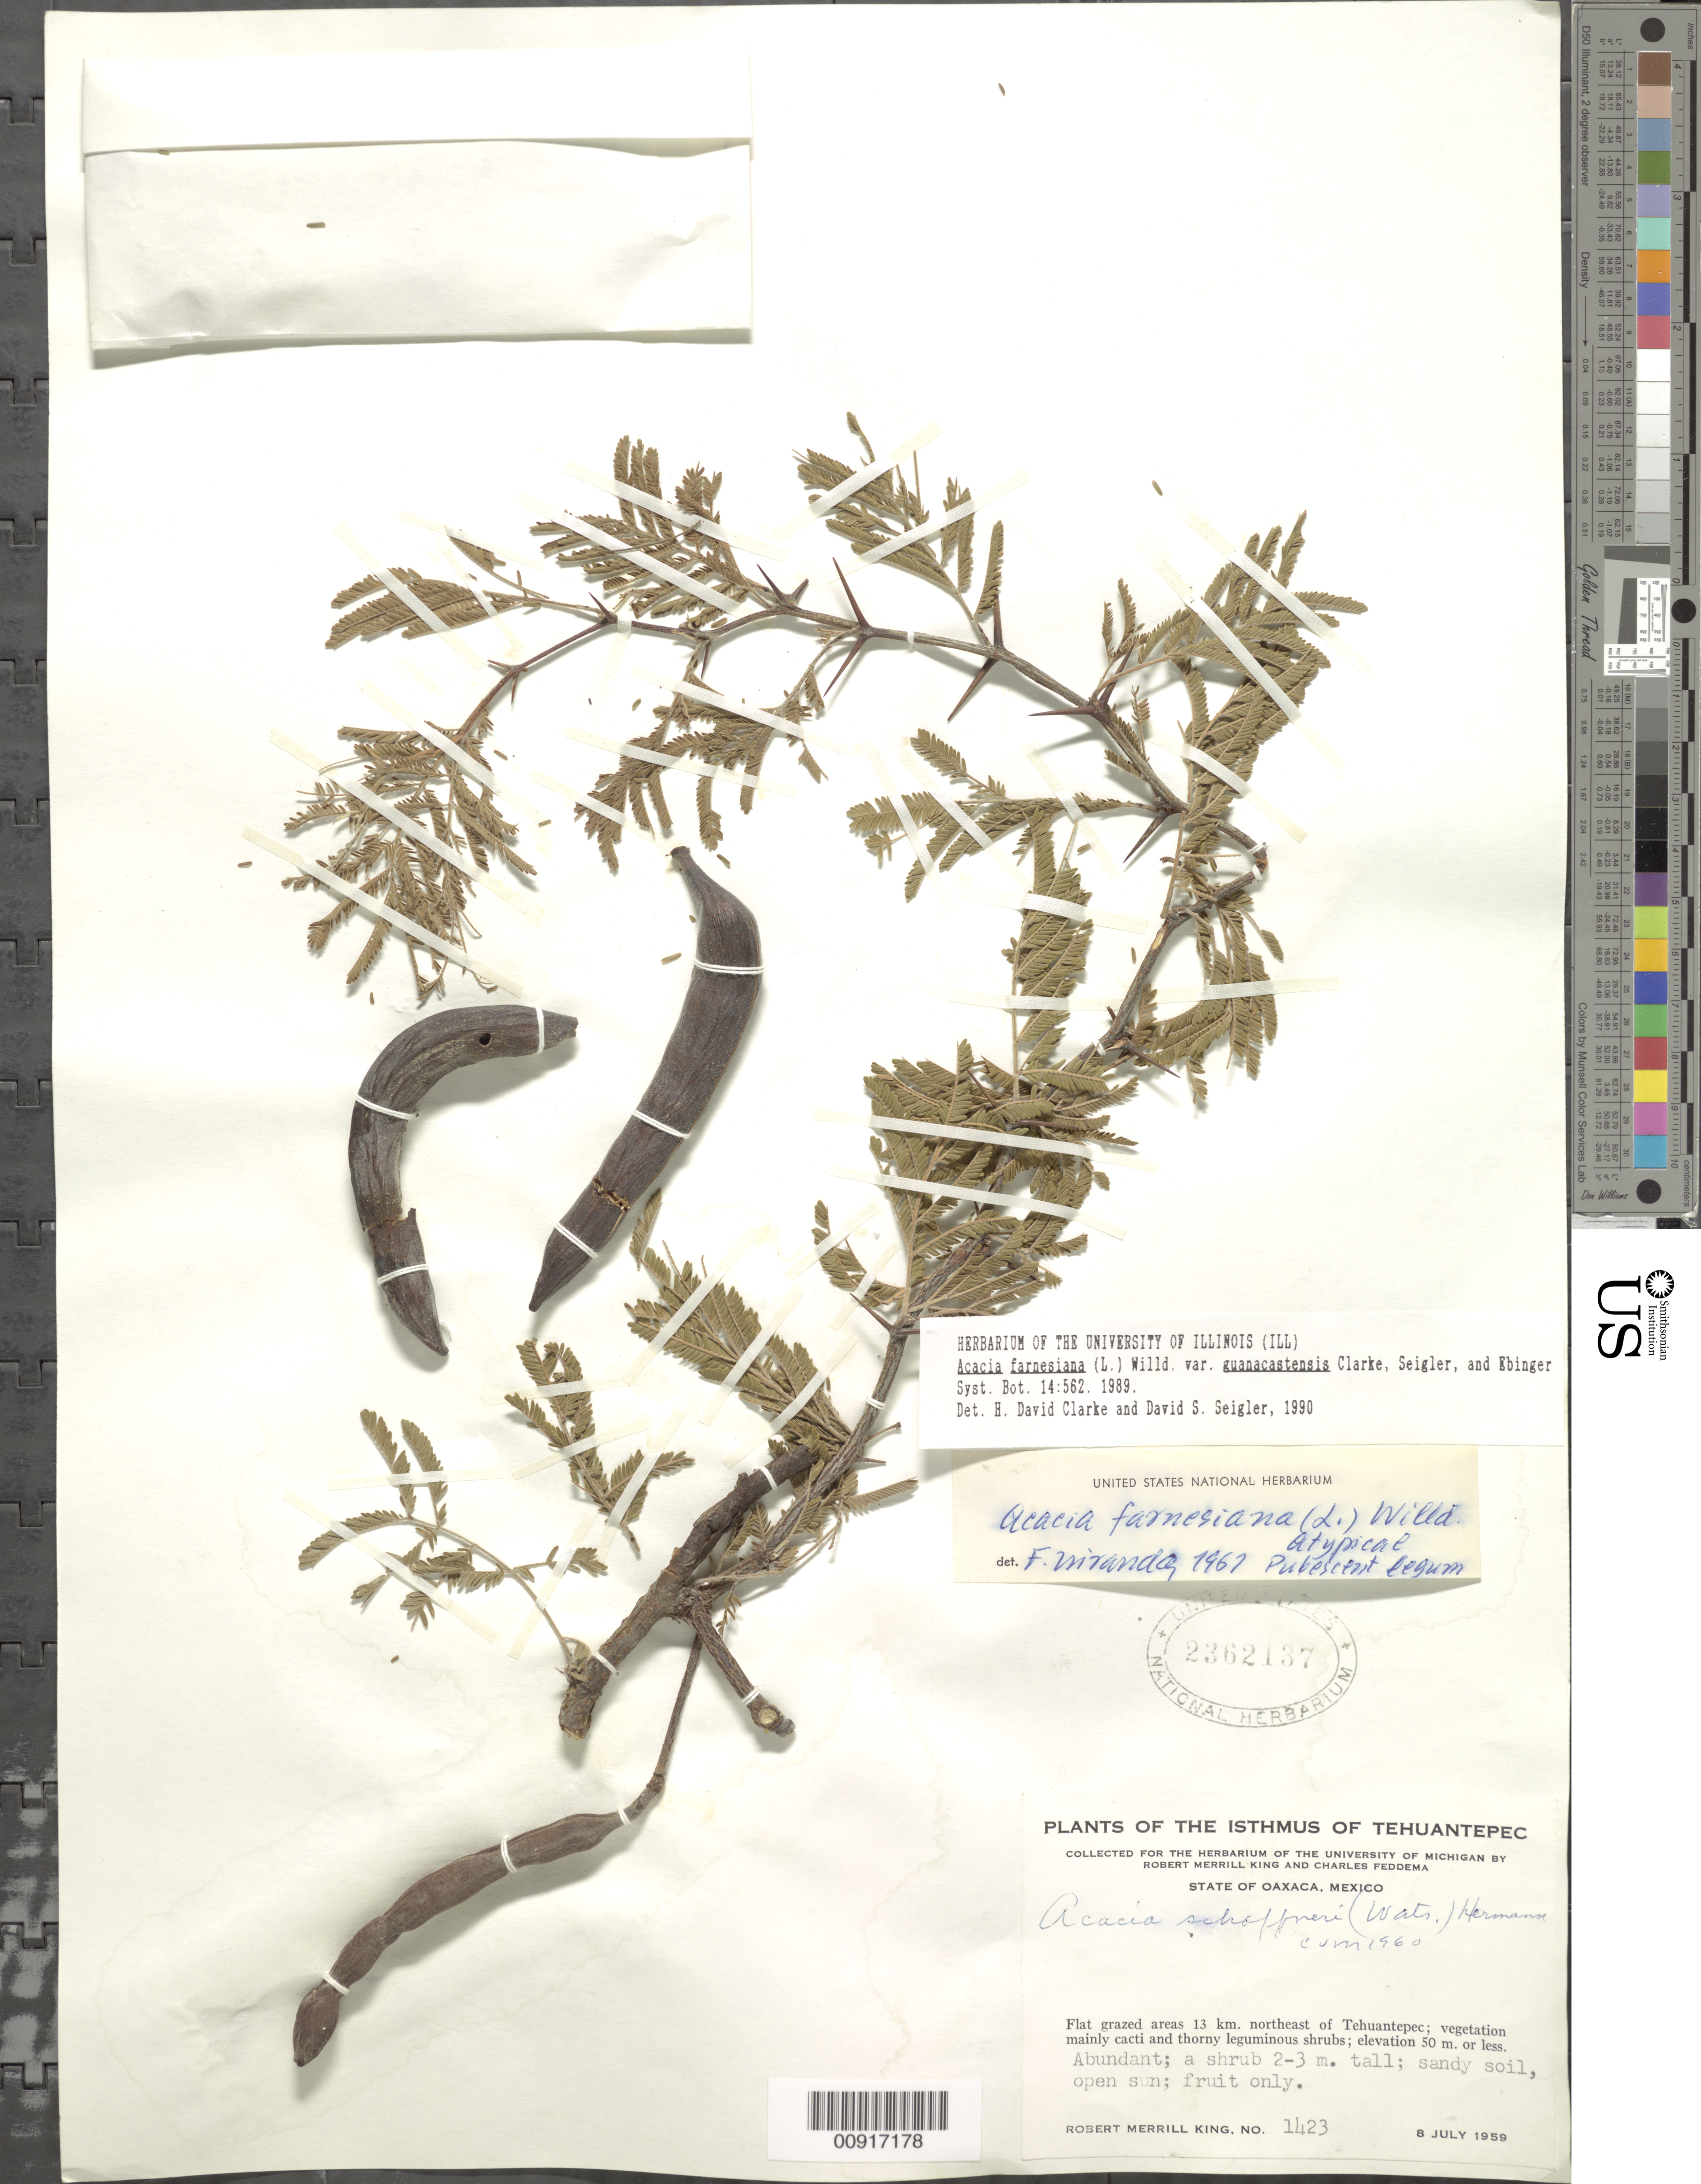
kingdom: Plantae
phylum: Tracheophyta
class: Magnoliopsida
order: Fabales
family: Fabaceae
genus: Vachellia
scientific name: Vachellia guanacastensis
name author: (H.D. Clarke et al.) Seigler & Ebinger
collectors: R. M. King & C. Feddema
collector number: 1423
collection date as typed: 08 Jul 1959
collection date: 1959-07-08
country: Mexico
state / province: Oaxaca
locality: Flat grazed areas 13 km. northeast of Tehuantepec.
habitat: Sandy soil, open sun. Vegetation mainly cacti and thorny leguminous shrubs.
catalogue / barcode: US 2362137